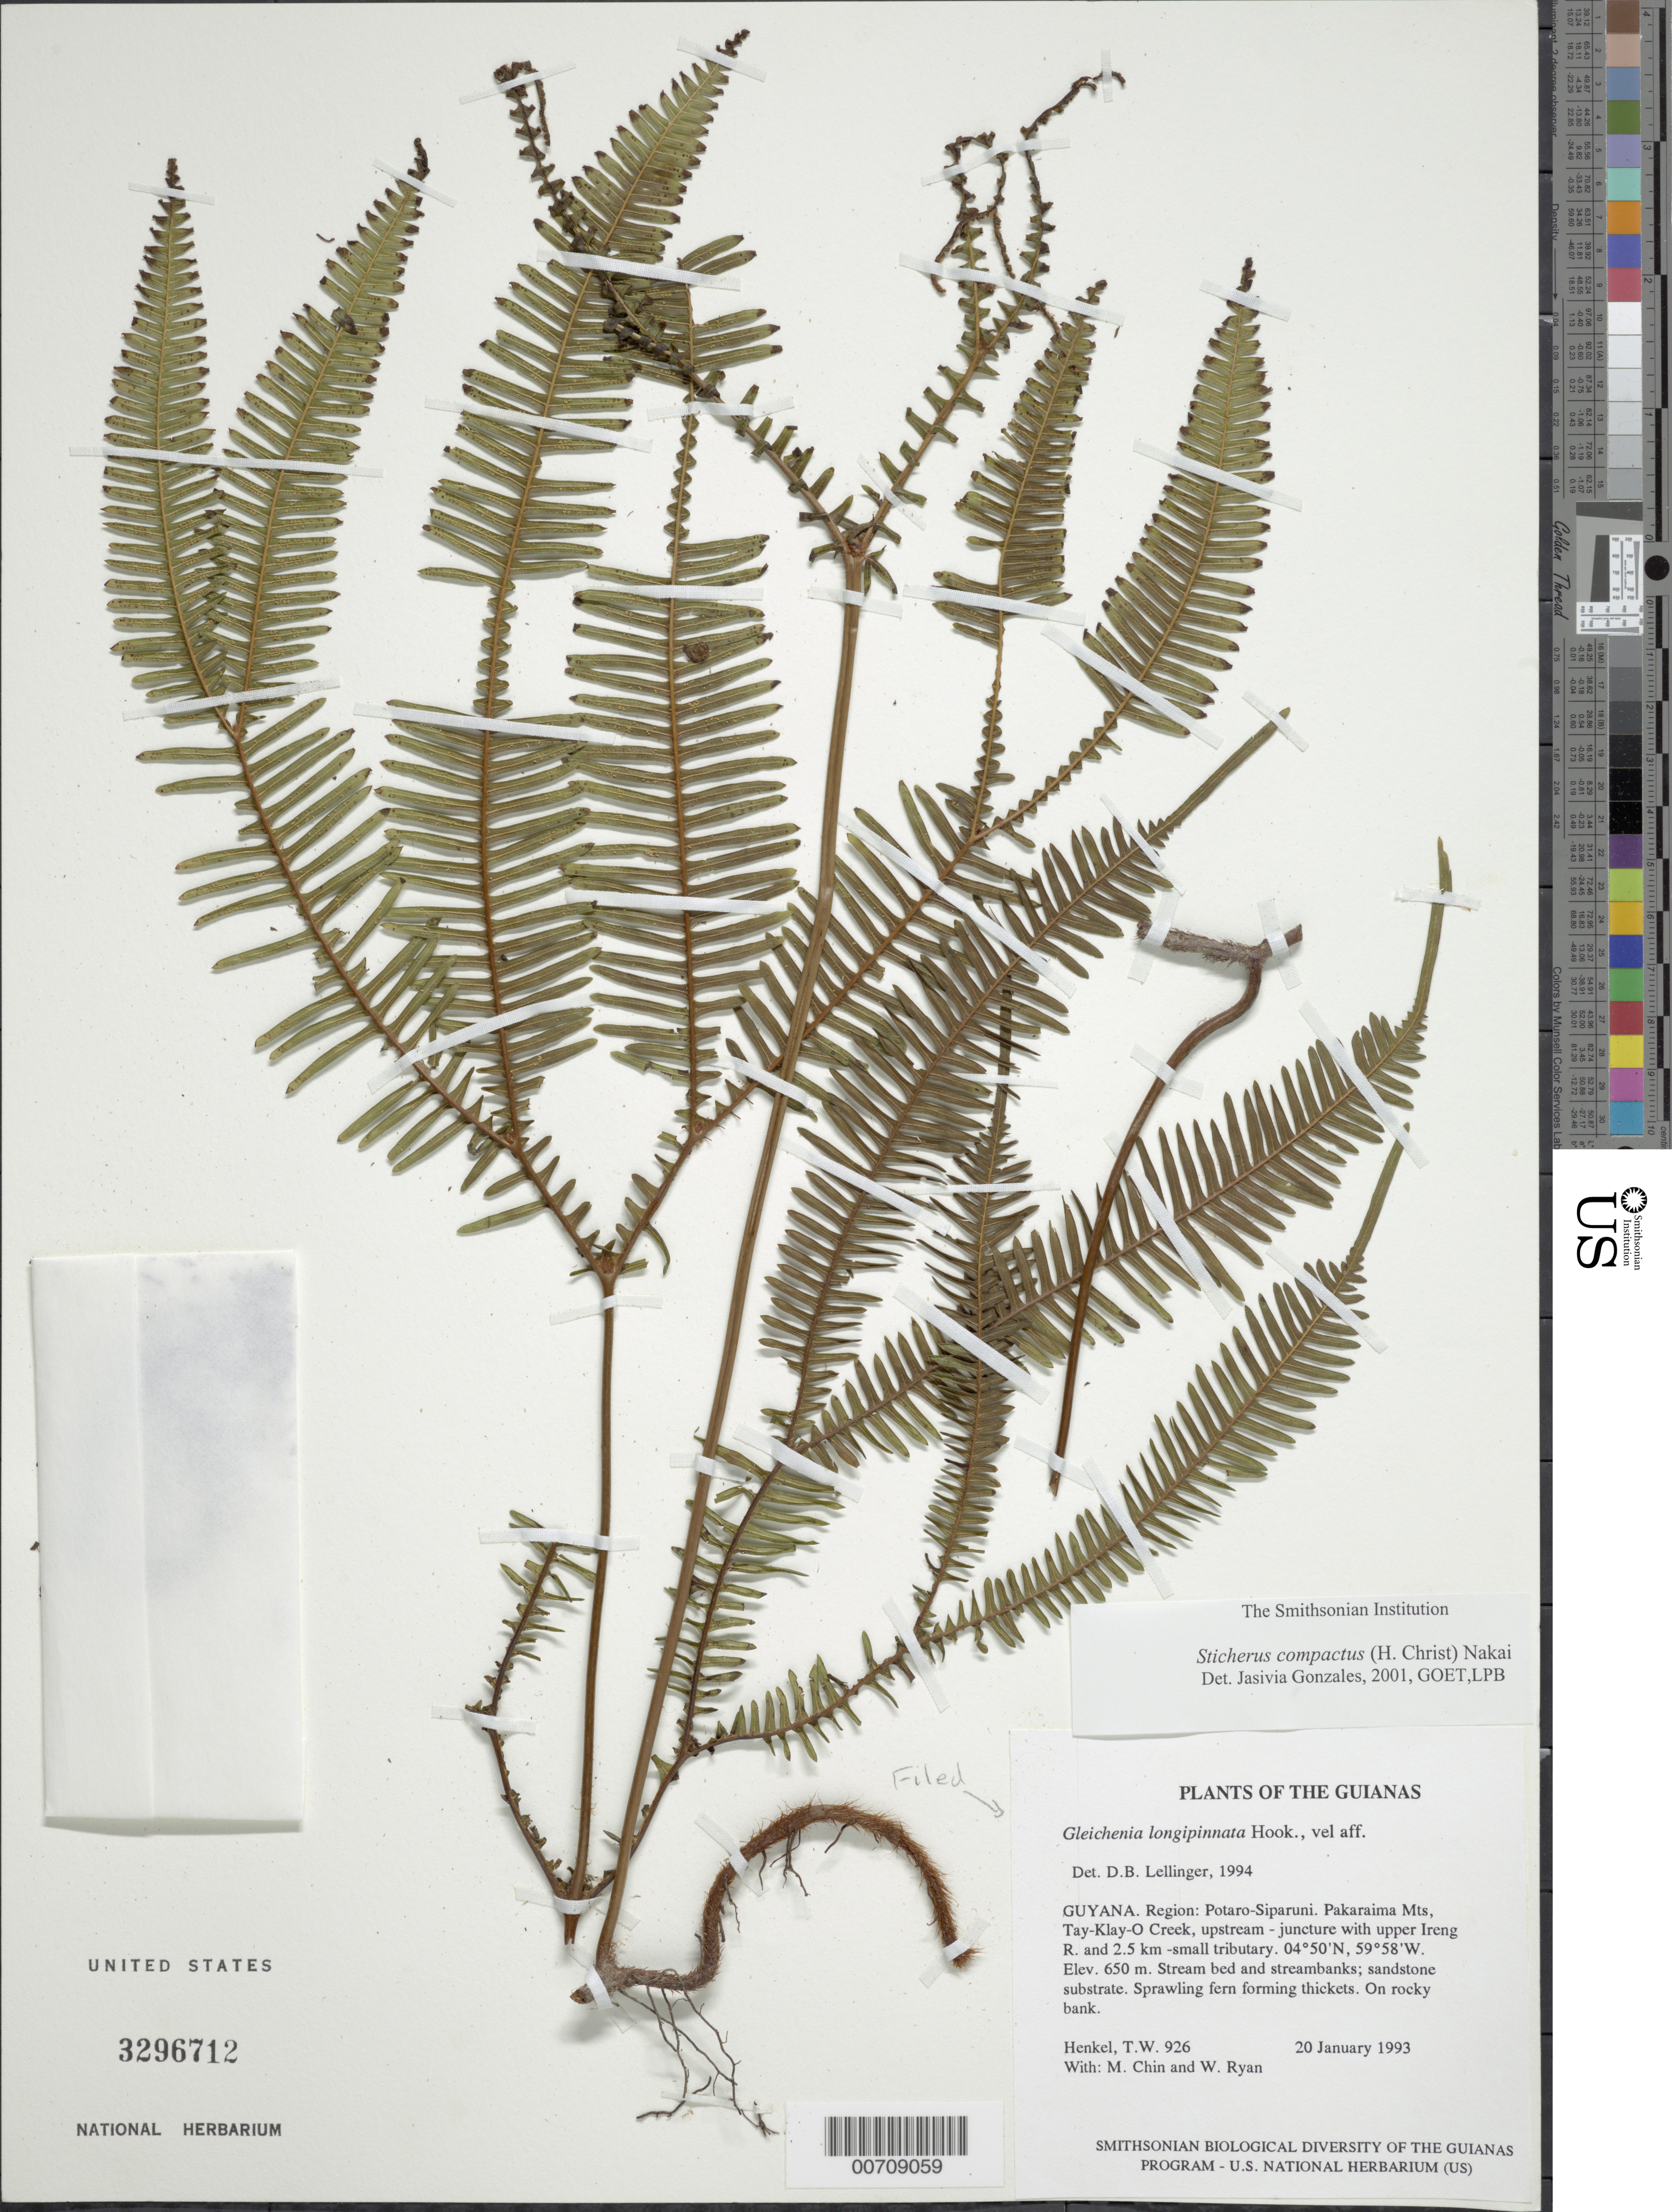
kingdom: Plantae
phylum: Tracheophyta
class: Polypodiopsida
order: Gleicheniales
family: Gleicheniaceae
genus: Sticherus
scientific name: Sticherus compactus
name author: (Christ) Nakai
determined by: Gonzales, J.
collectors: T. Henkel, M. Chin & W. Ryan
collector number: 926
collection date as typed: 20 January 1993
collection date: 1993-01-20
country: Guyana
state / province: Potaro-Siparuni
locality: Pakaraima Mts, Tay-Klay-O Creek, upstream - juncture with upper Ireng R. and 2.5 km -small tributary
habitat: Stream bed and streambanks; sandstone substrate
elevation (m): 650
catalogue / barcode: US 3296712